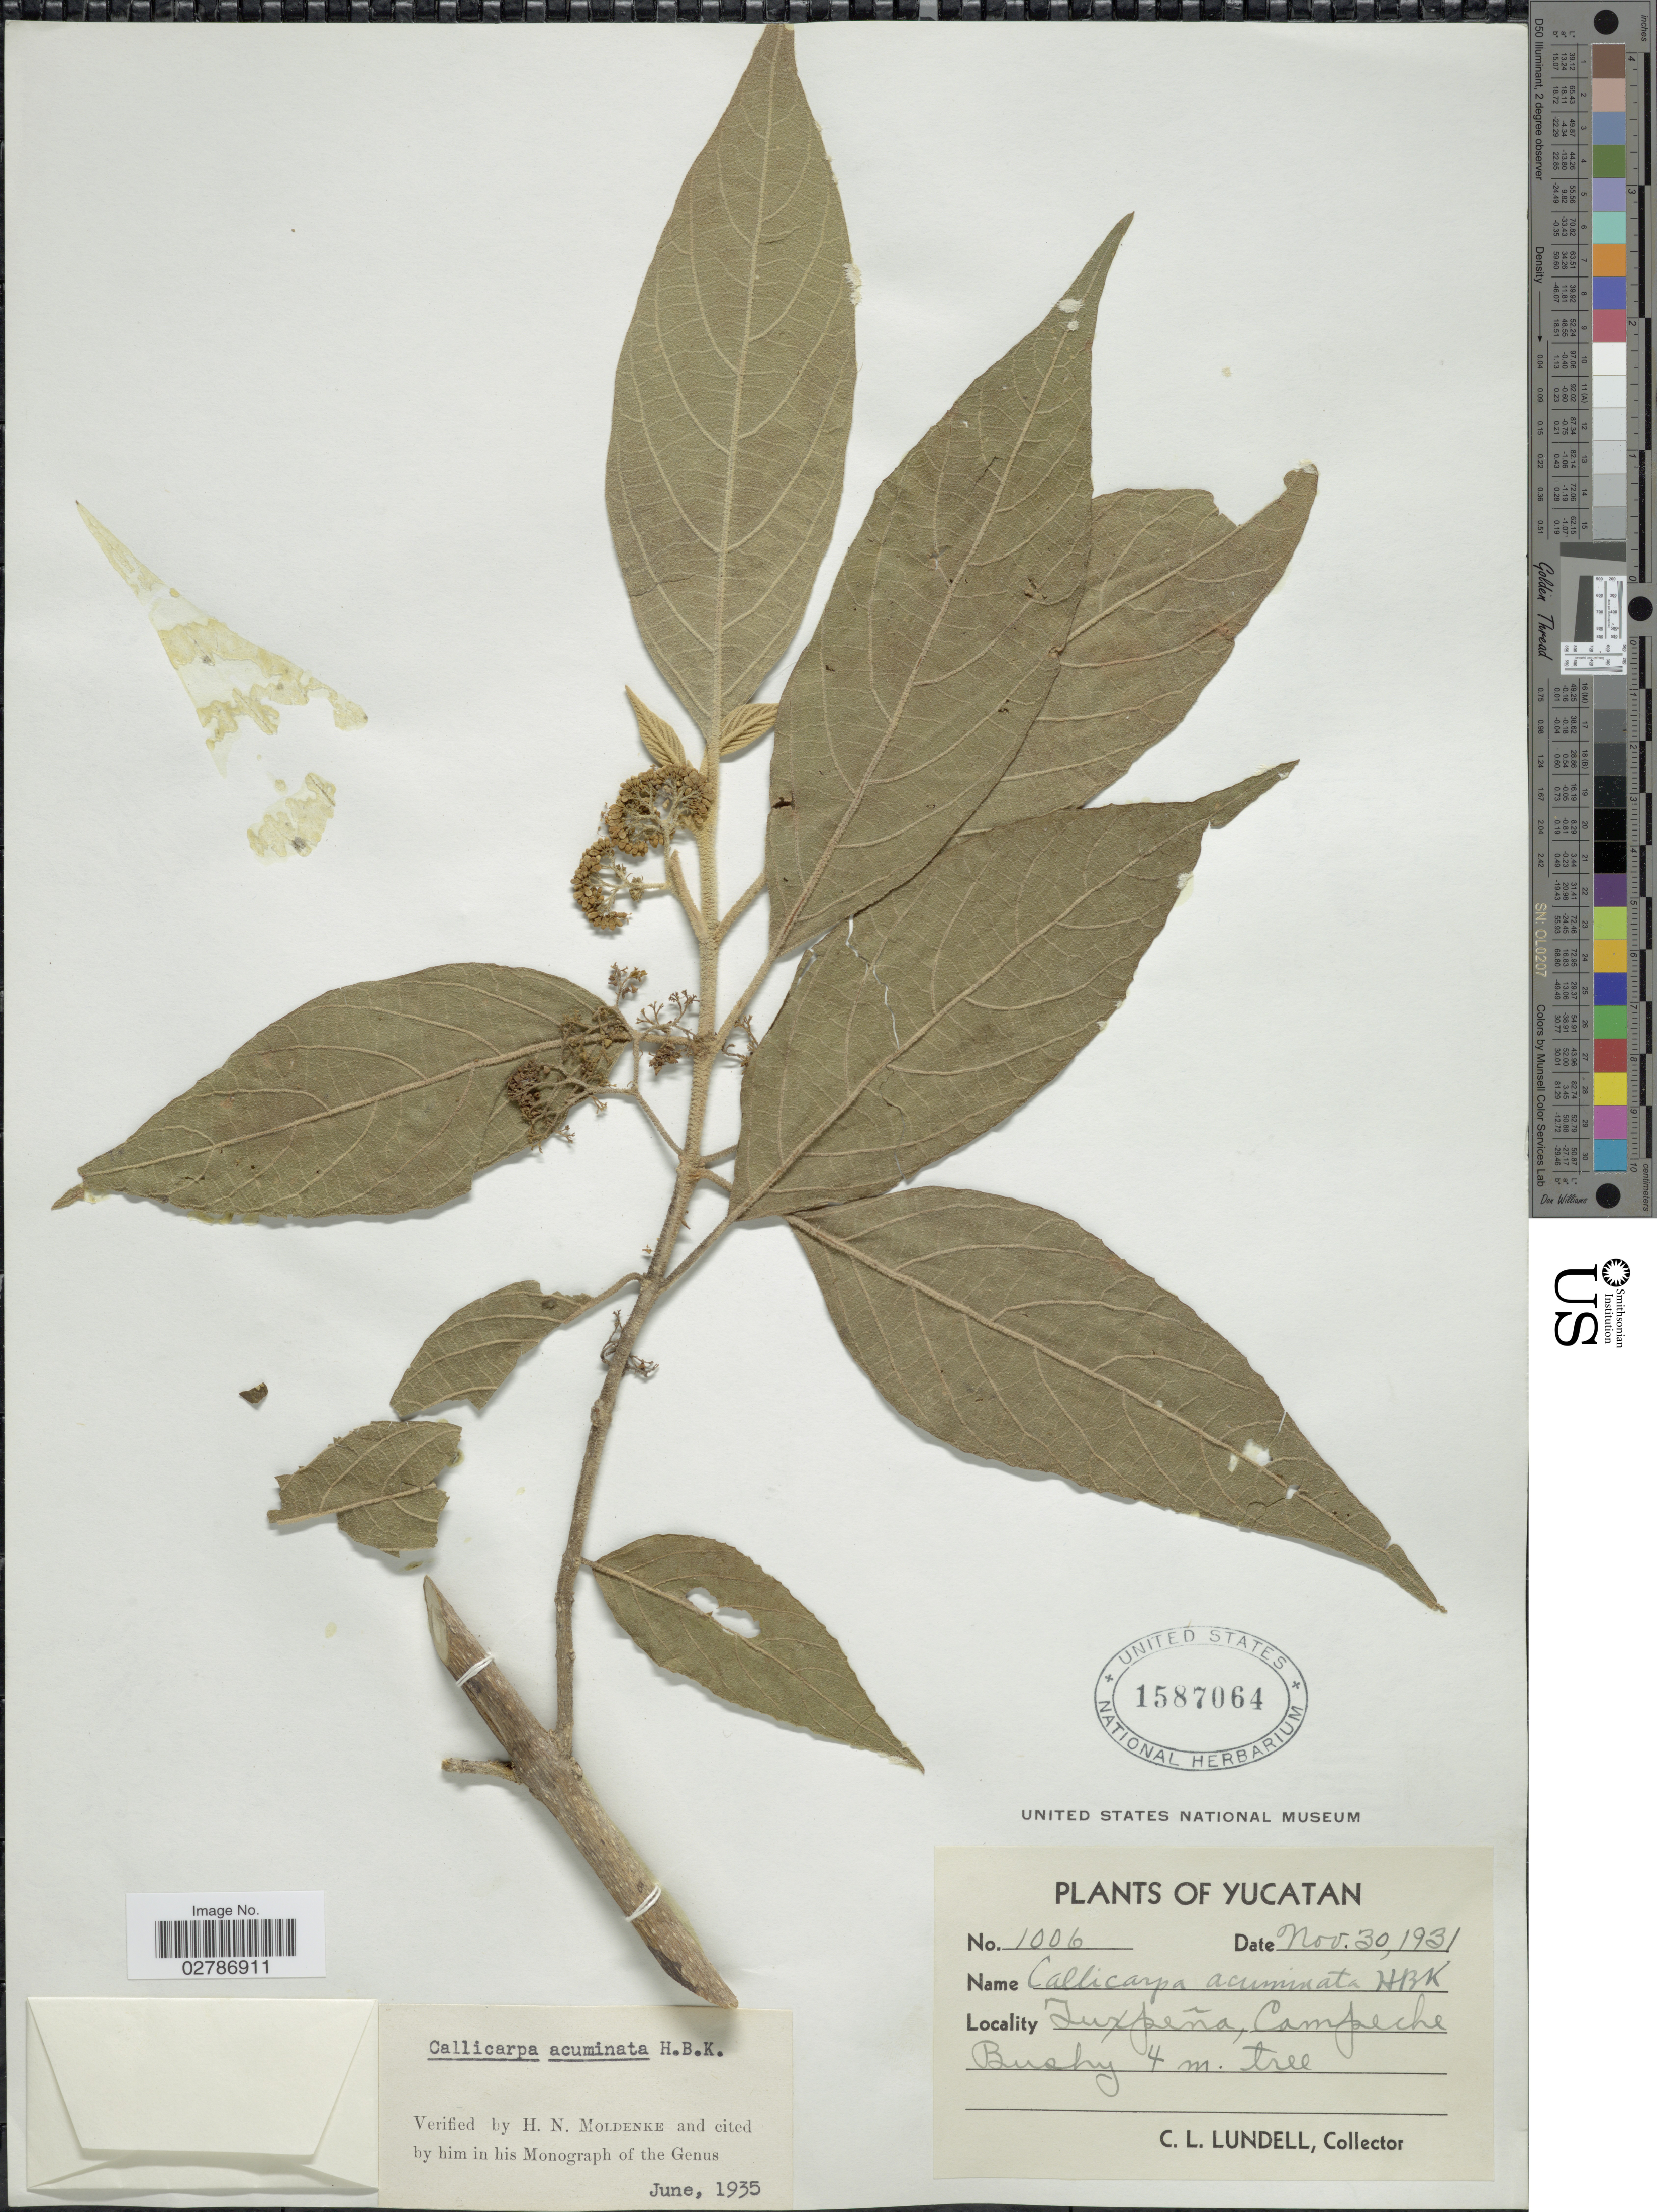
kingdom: Plantae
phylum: Tracheophyta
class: Magnoliopsida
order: Lamiales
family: Lamiaceae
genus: Callicarpa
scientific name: Callicarpa acuminata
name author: Kunth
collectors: C. L. Lundell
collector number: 1006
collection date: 1931-11-30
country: Mexico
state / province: Yucatán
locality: Tuxpeña, Campeche.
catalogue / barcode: US 1587064